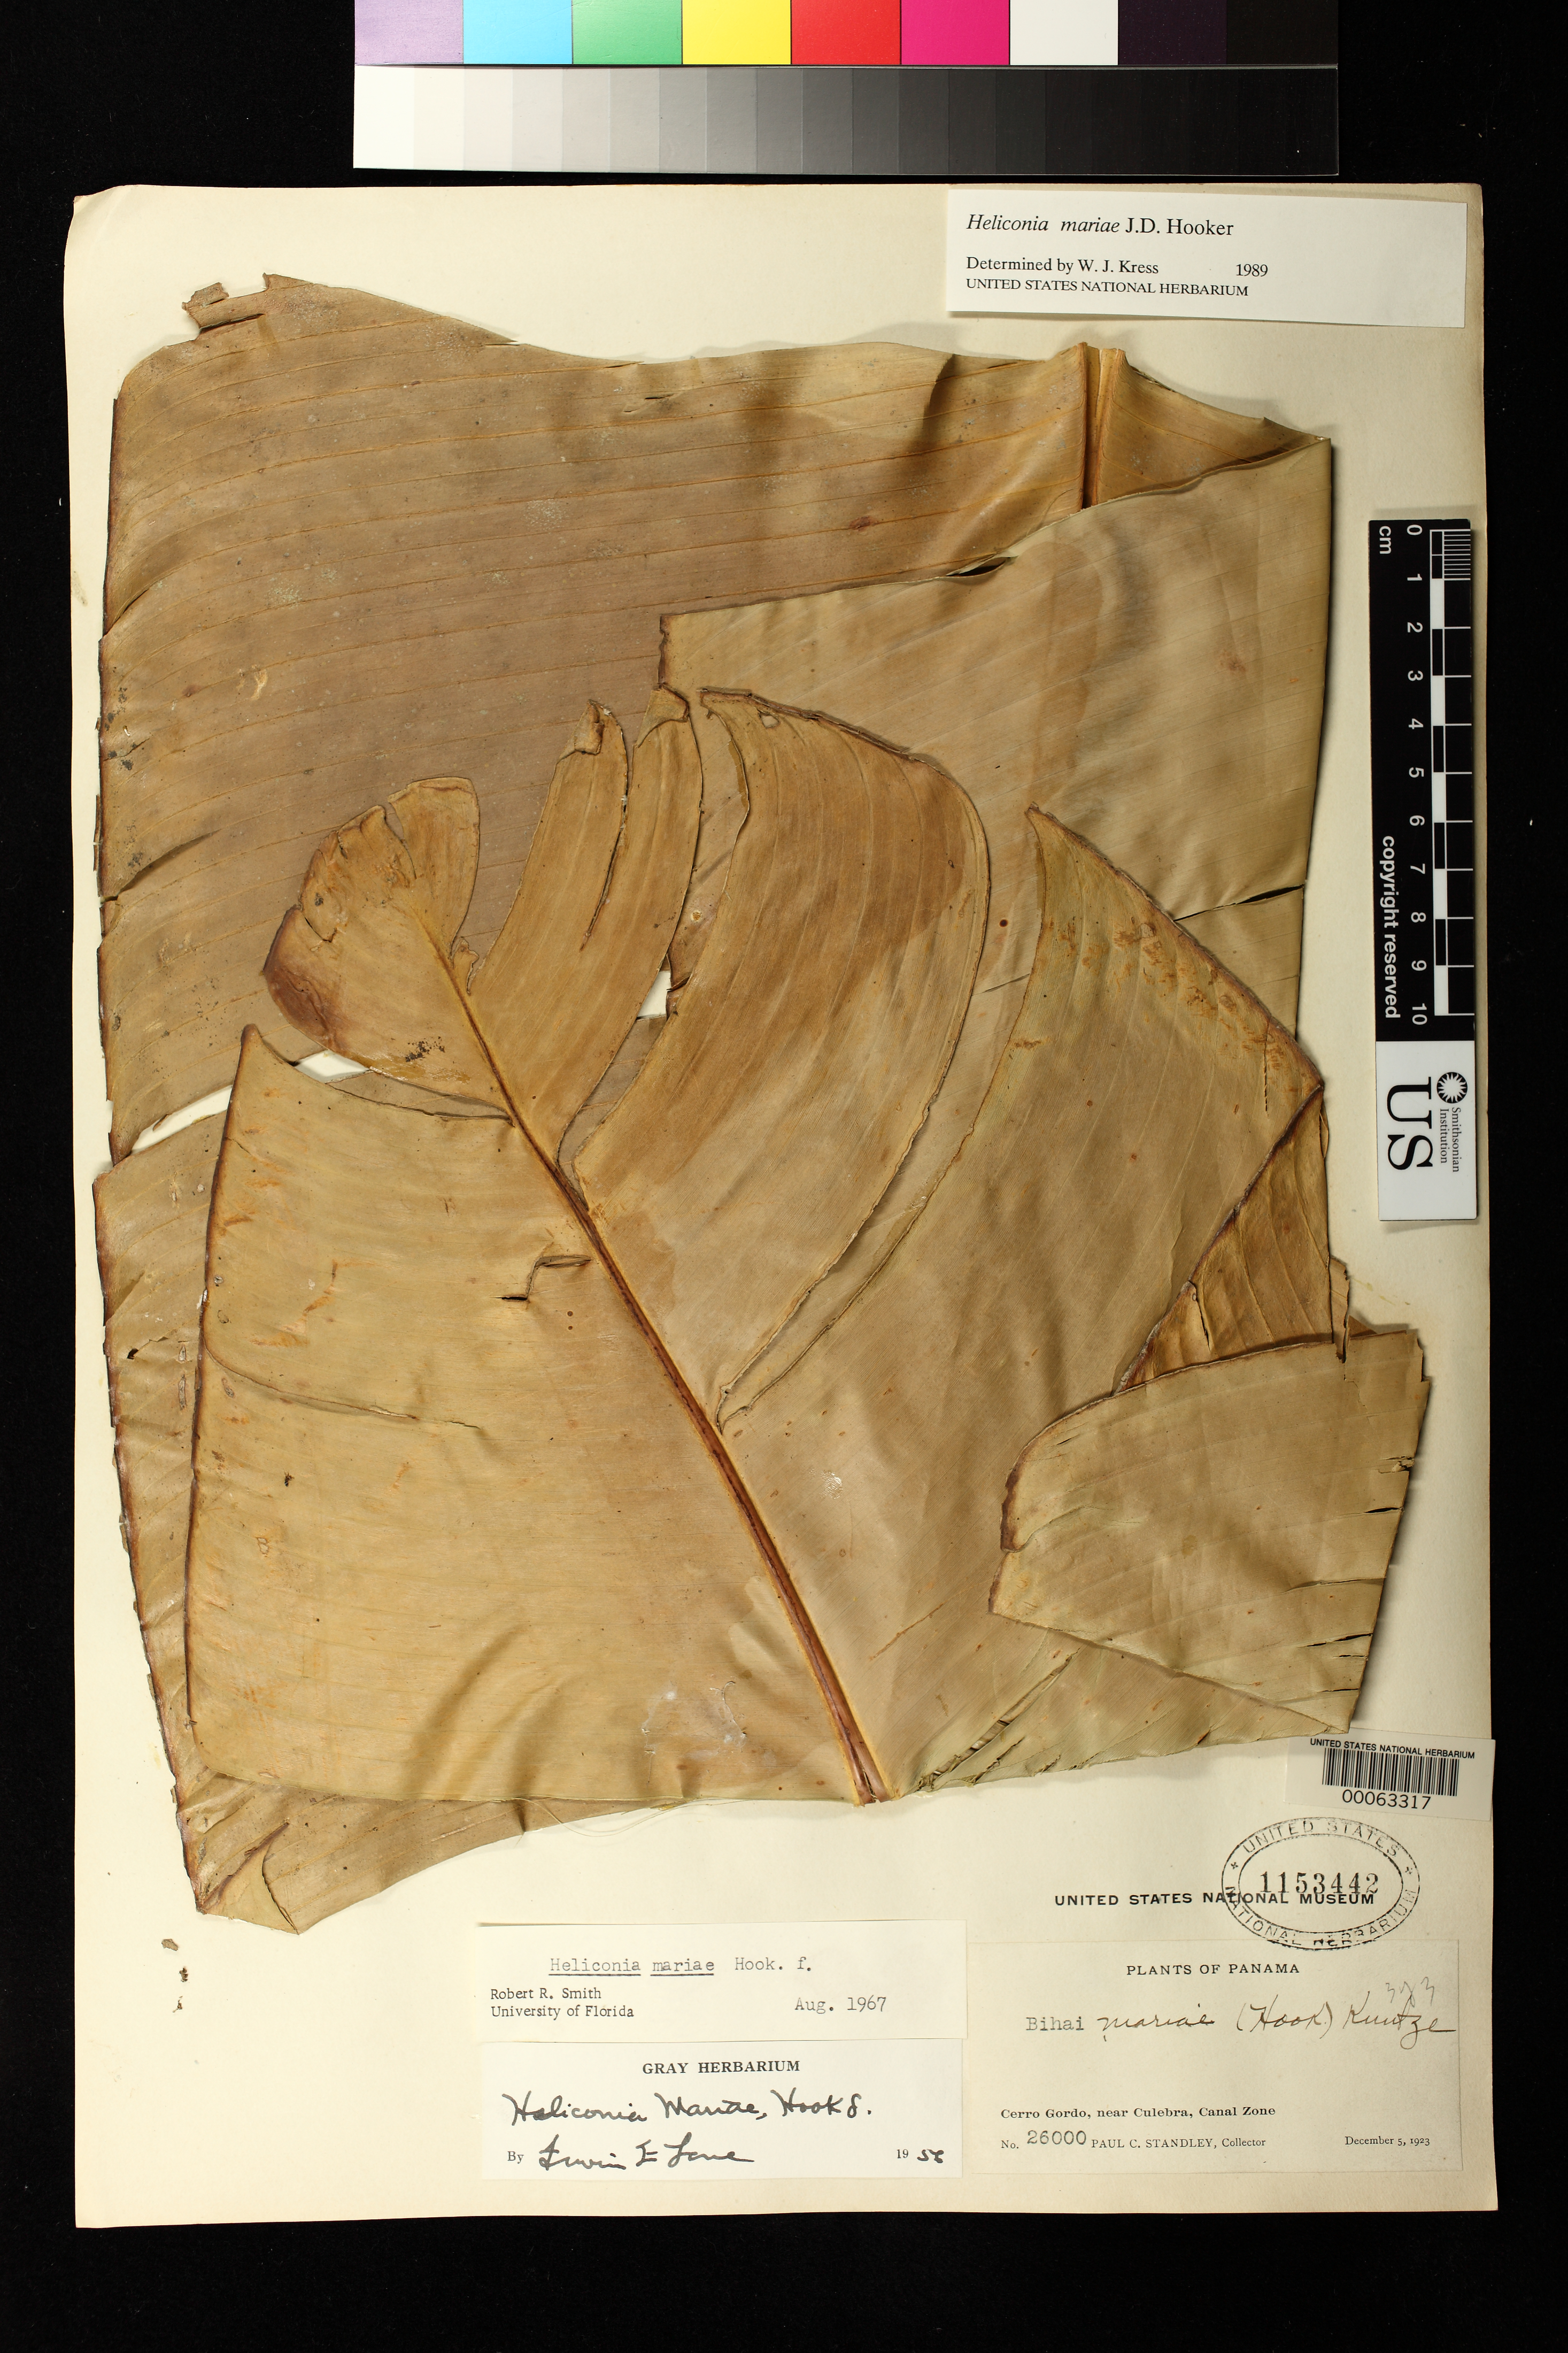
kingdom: Plantae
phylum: Tracheophyta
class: Liliopsida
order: Zingiberales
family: Heliconiaceae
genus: Heliconia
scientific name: Heliconia mariae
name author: Hook. f.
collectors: P. C. Standley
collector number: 26000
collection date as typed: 05 Dec 1923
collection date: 1923-12-05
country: Panama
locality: Cerro Gordo; near Culebra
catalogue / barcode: US 1153442